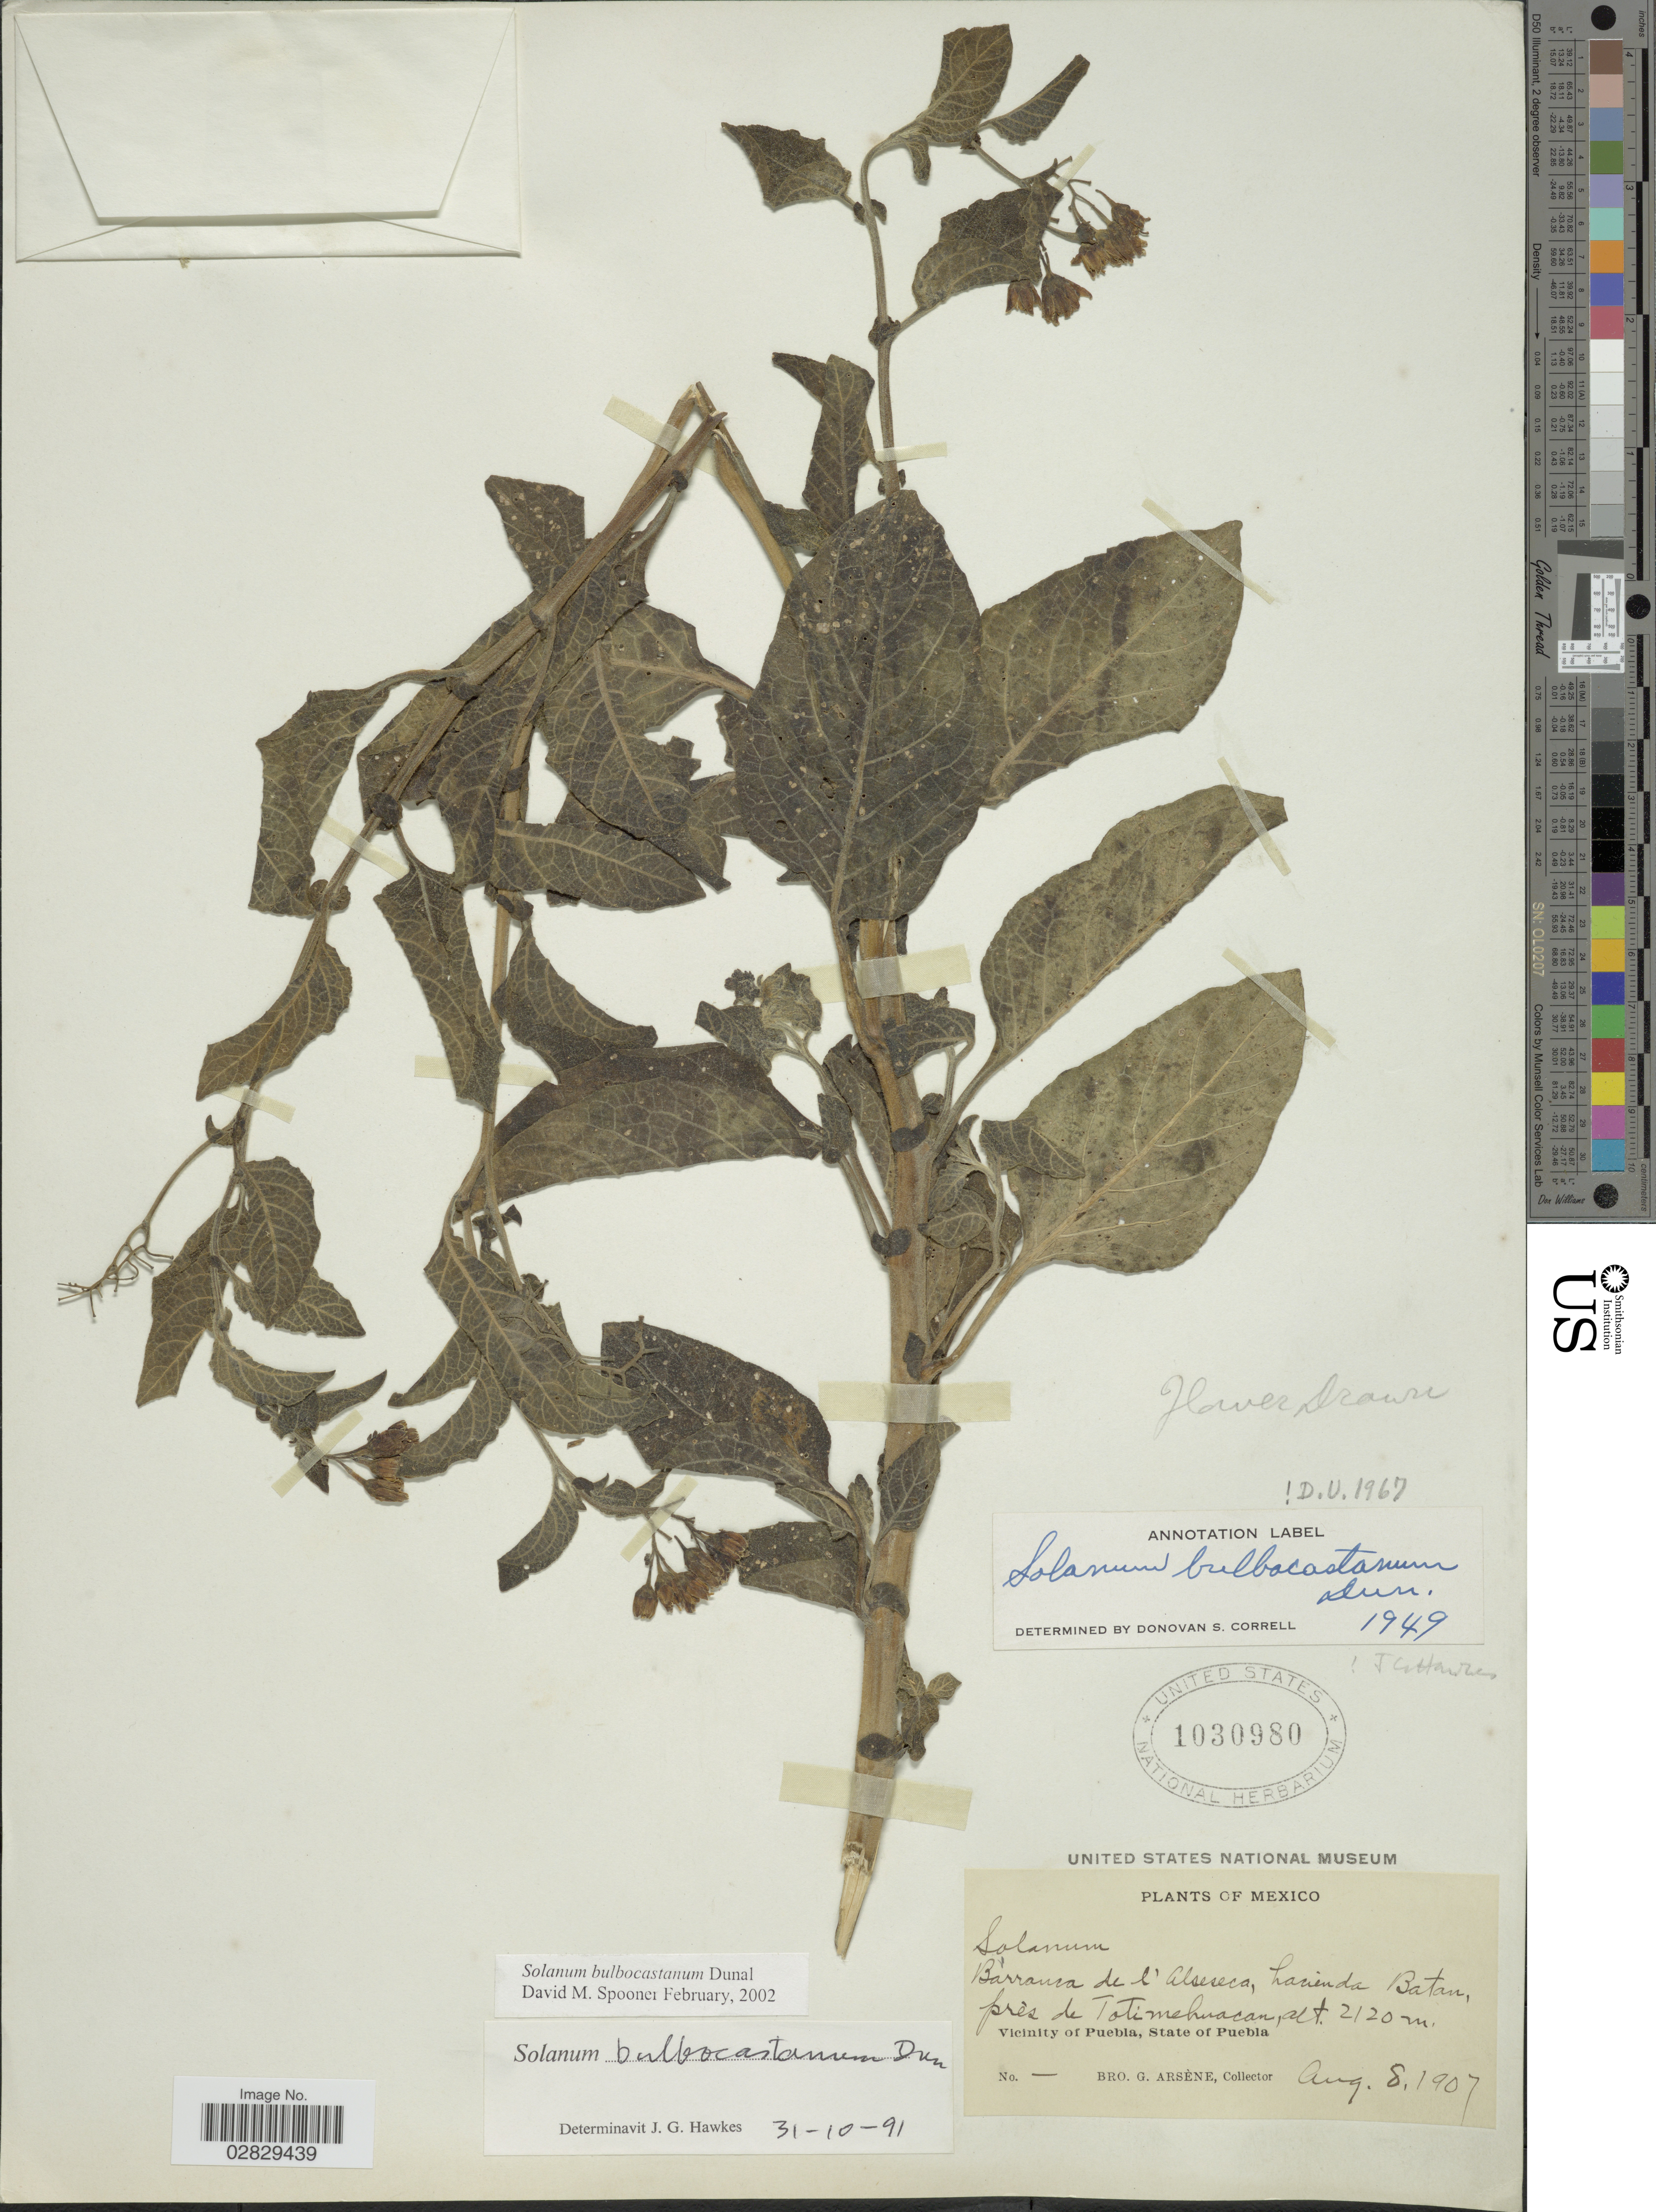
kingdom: Plantae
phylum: Tracheophyta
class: Magnoliopsida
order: Solanales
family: Solanaceae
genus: Solanum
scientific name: Solanum bulbocastanum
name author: Dunal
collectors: Bro. G. Arsène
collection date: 1907-08-08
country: Mexico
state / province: Puebla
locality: Barranca de l'Alseseca, hacienda Batan, près de Totimehuacan. Vicinity of Puebla.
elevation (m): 2120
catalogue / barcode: US 1030980